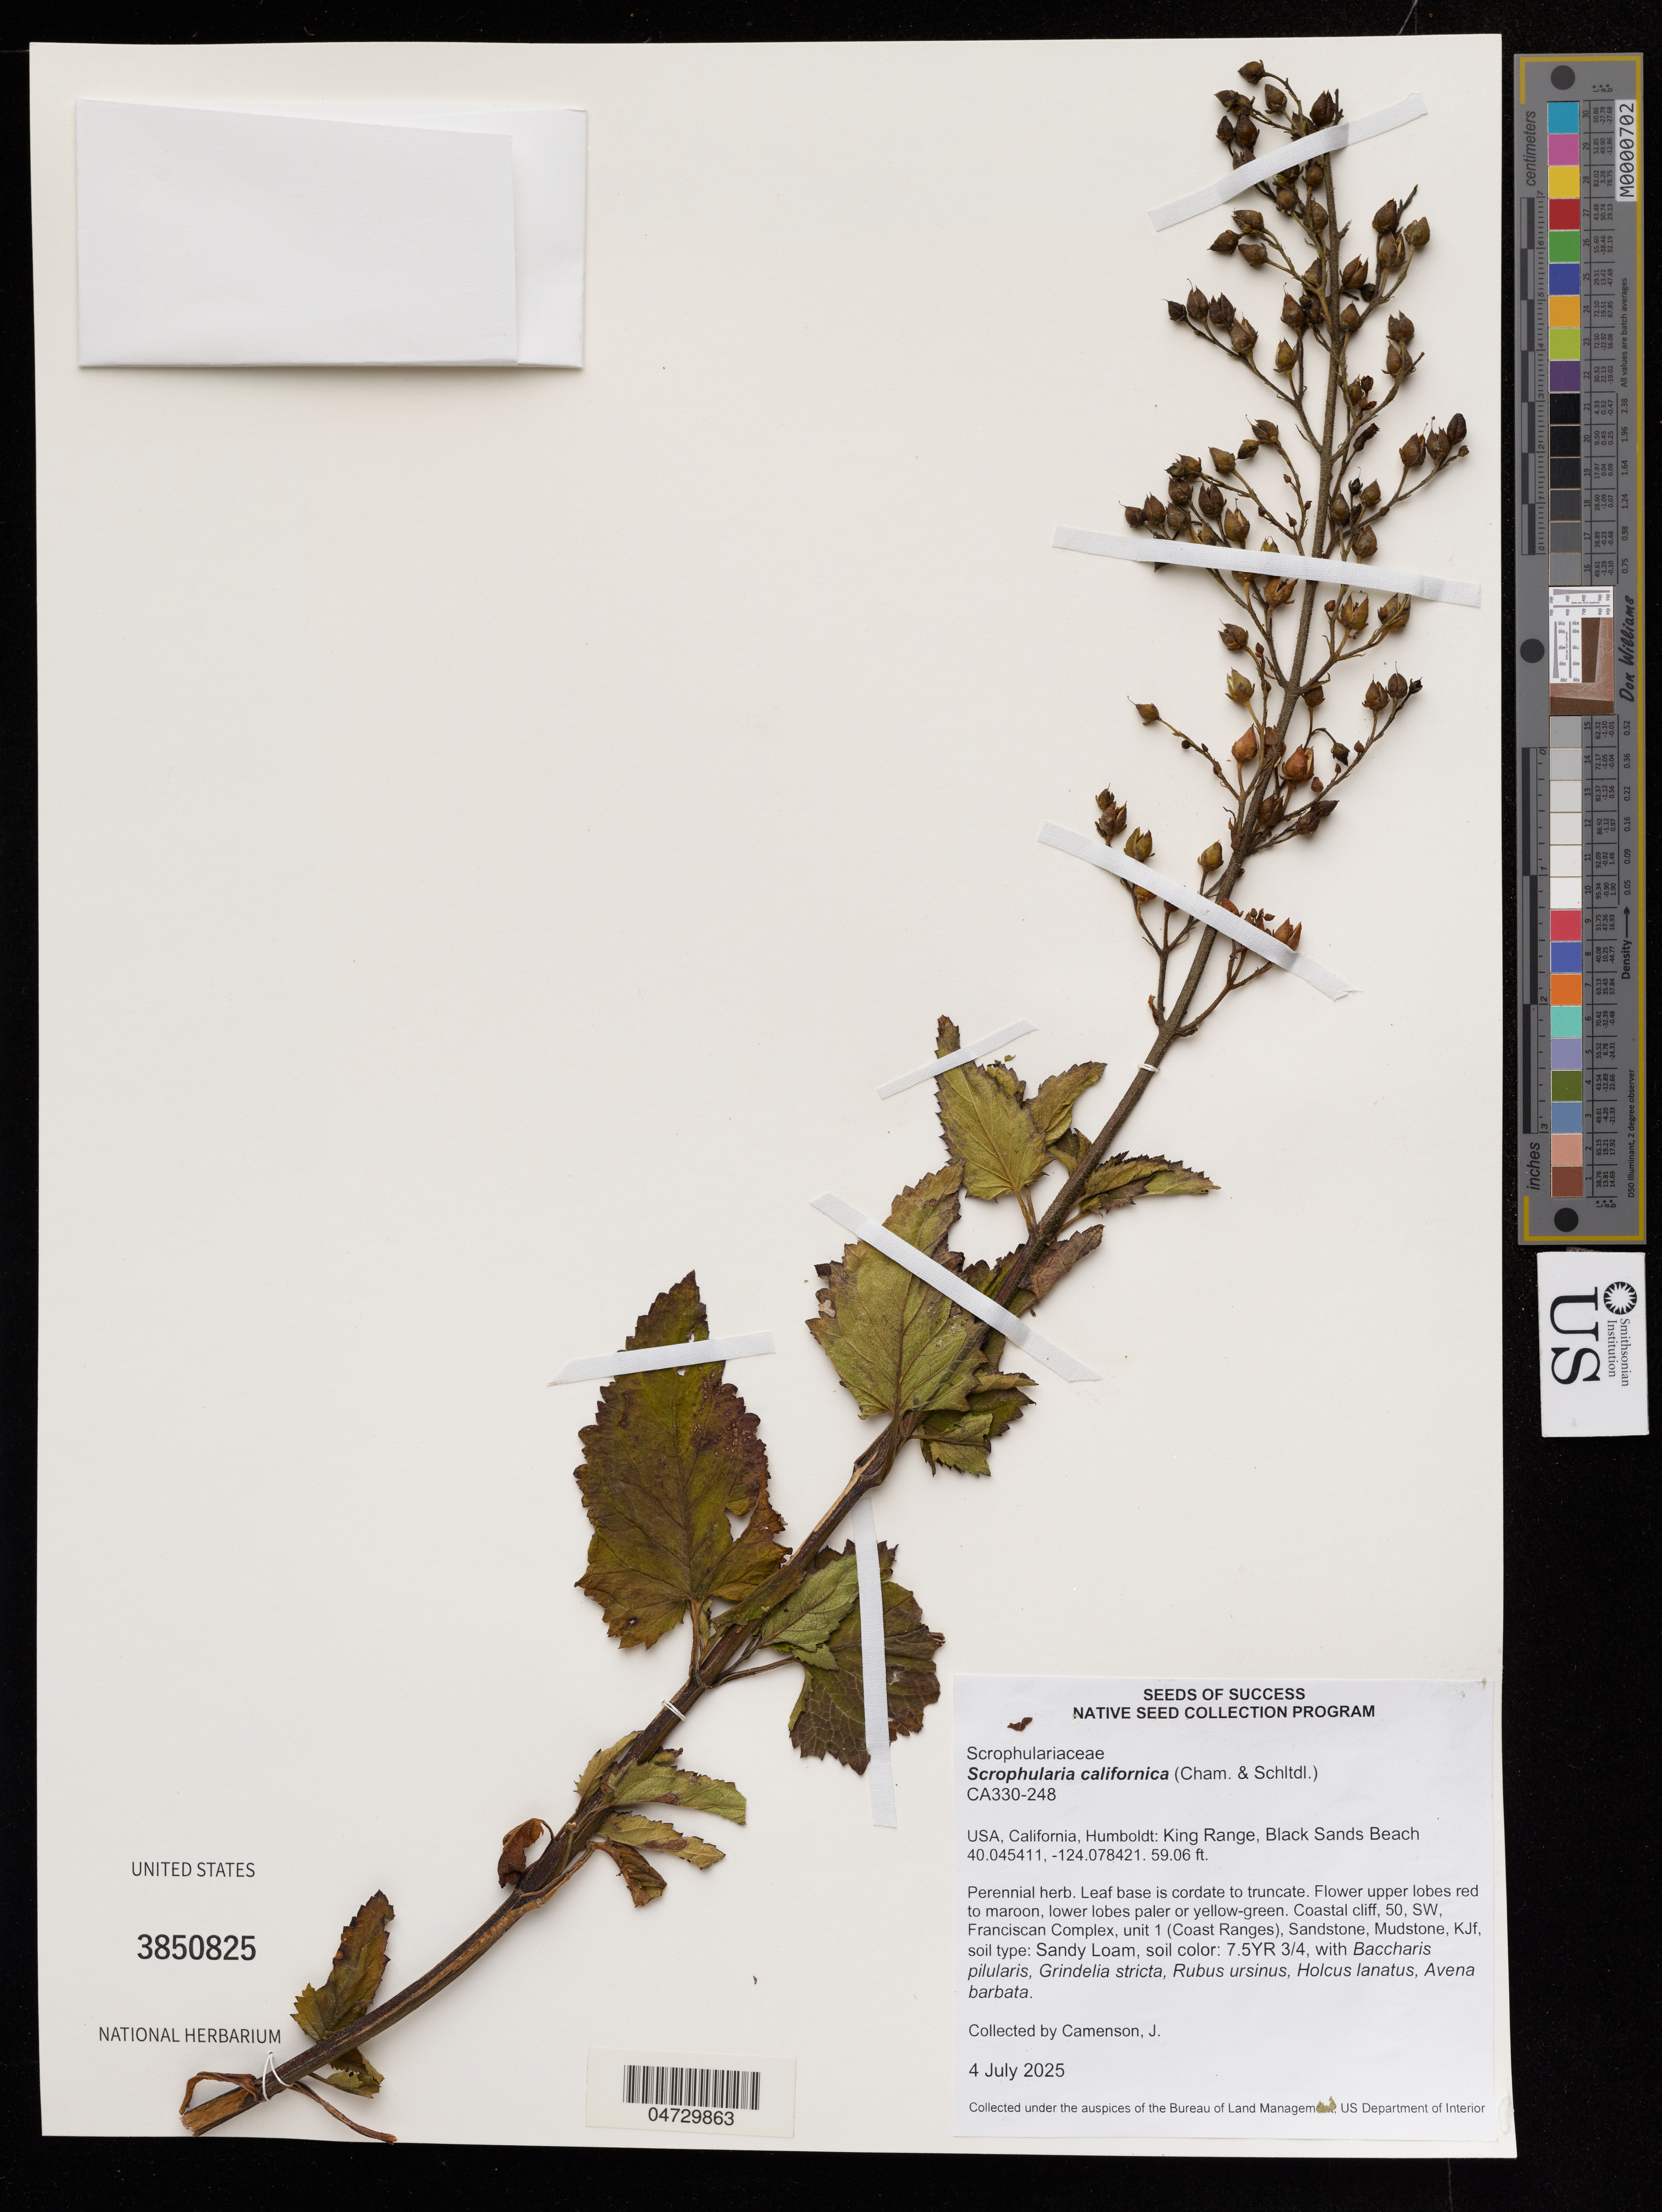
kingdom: Plantae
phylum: Tracheophyta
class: Magnoliopsida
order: Lamiales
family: Scrophulariaceae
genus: Scrophularia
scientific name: Scrophularia californica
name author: Cham. & Schltdl.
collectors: J. Camenson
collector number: CA330-248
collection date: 2025-07-04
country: United States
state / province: California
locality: Humboldt: King Range, Black Sands Beach.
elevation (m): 18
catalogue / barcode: US 3850825